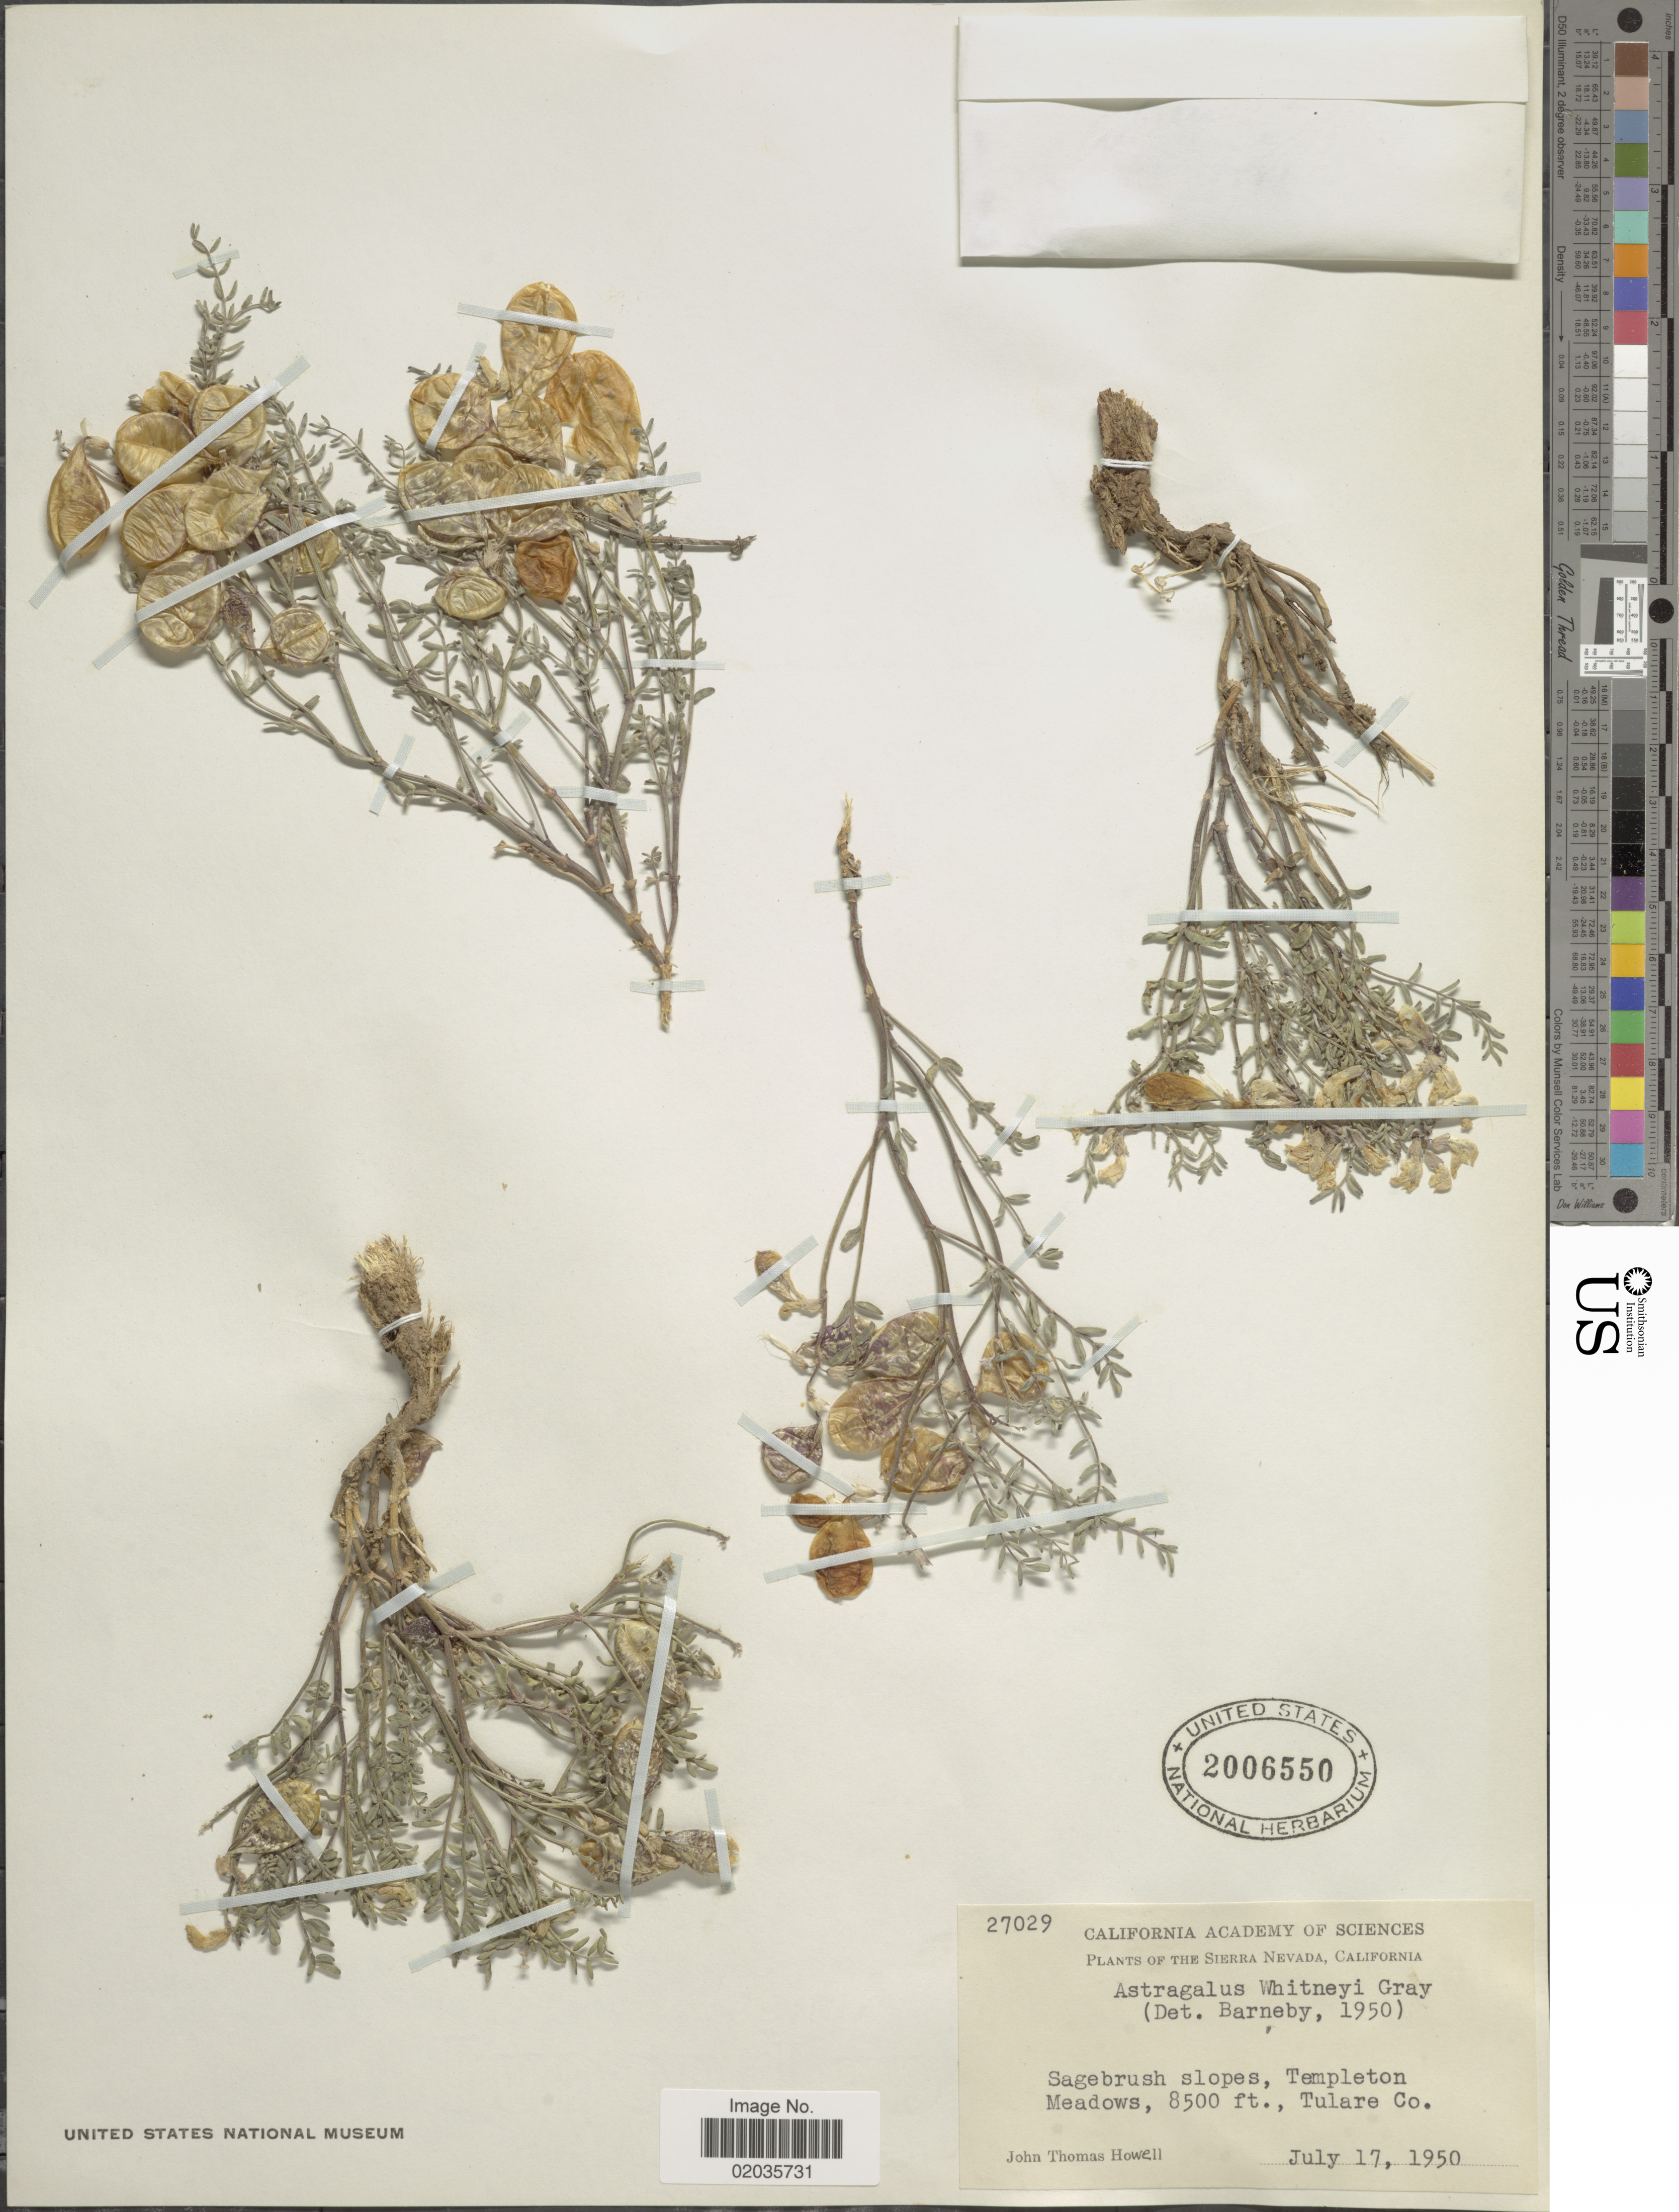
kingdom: Plantae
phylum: Tracheophyta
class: Magnoliopsida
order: Fabales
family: Fabaceae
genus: Astragalus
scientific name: Astragalus whitneyi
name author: A. Gray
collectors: J. T. Howell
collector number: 27029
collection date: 1950-07-17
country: United States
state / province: California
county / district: Tulare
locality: Sierra Nevada, Sagebrush slopes, Templeton Meadows, Tulare Co.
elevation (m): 2591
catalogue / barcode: US 2006550